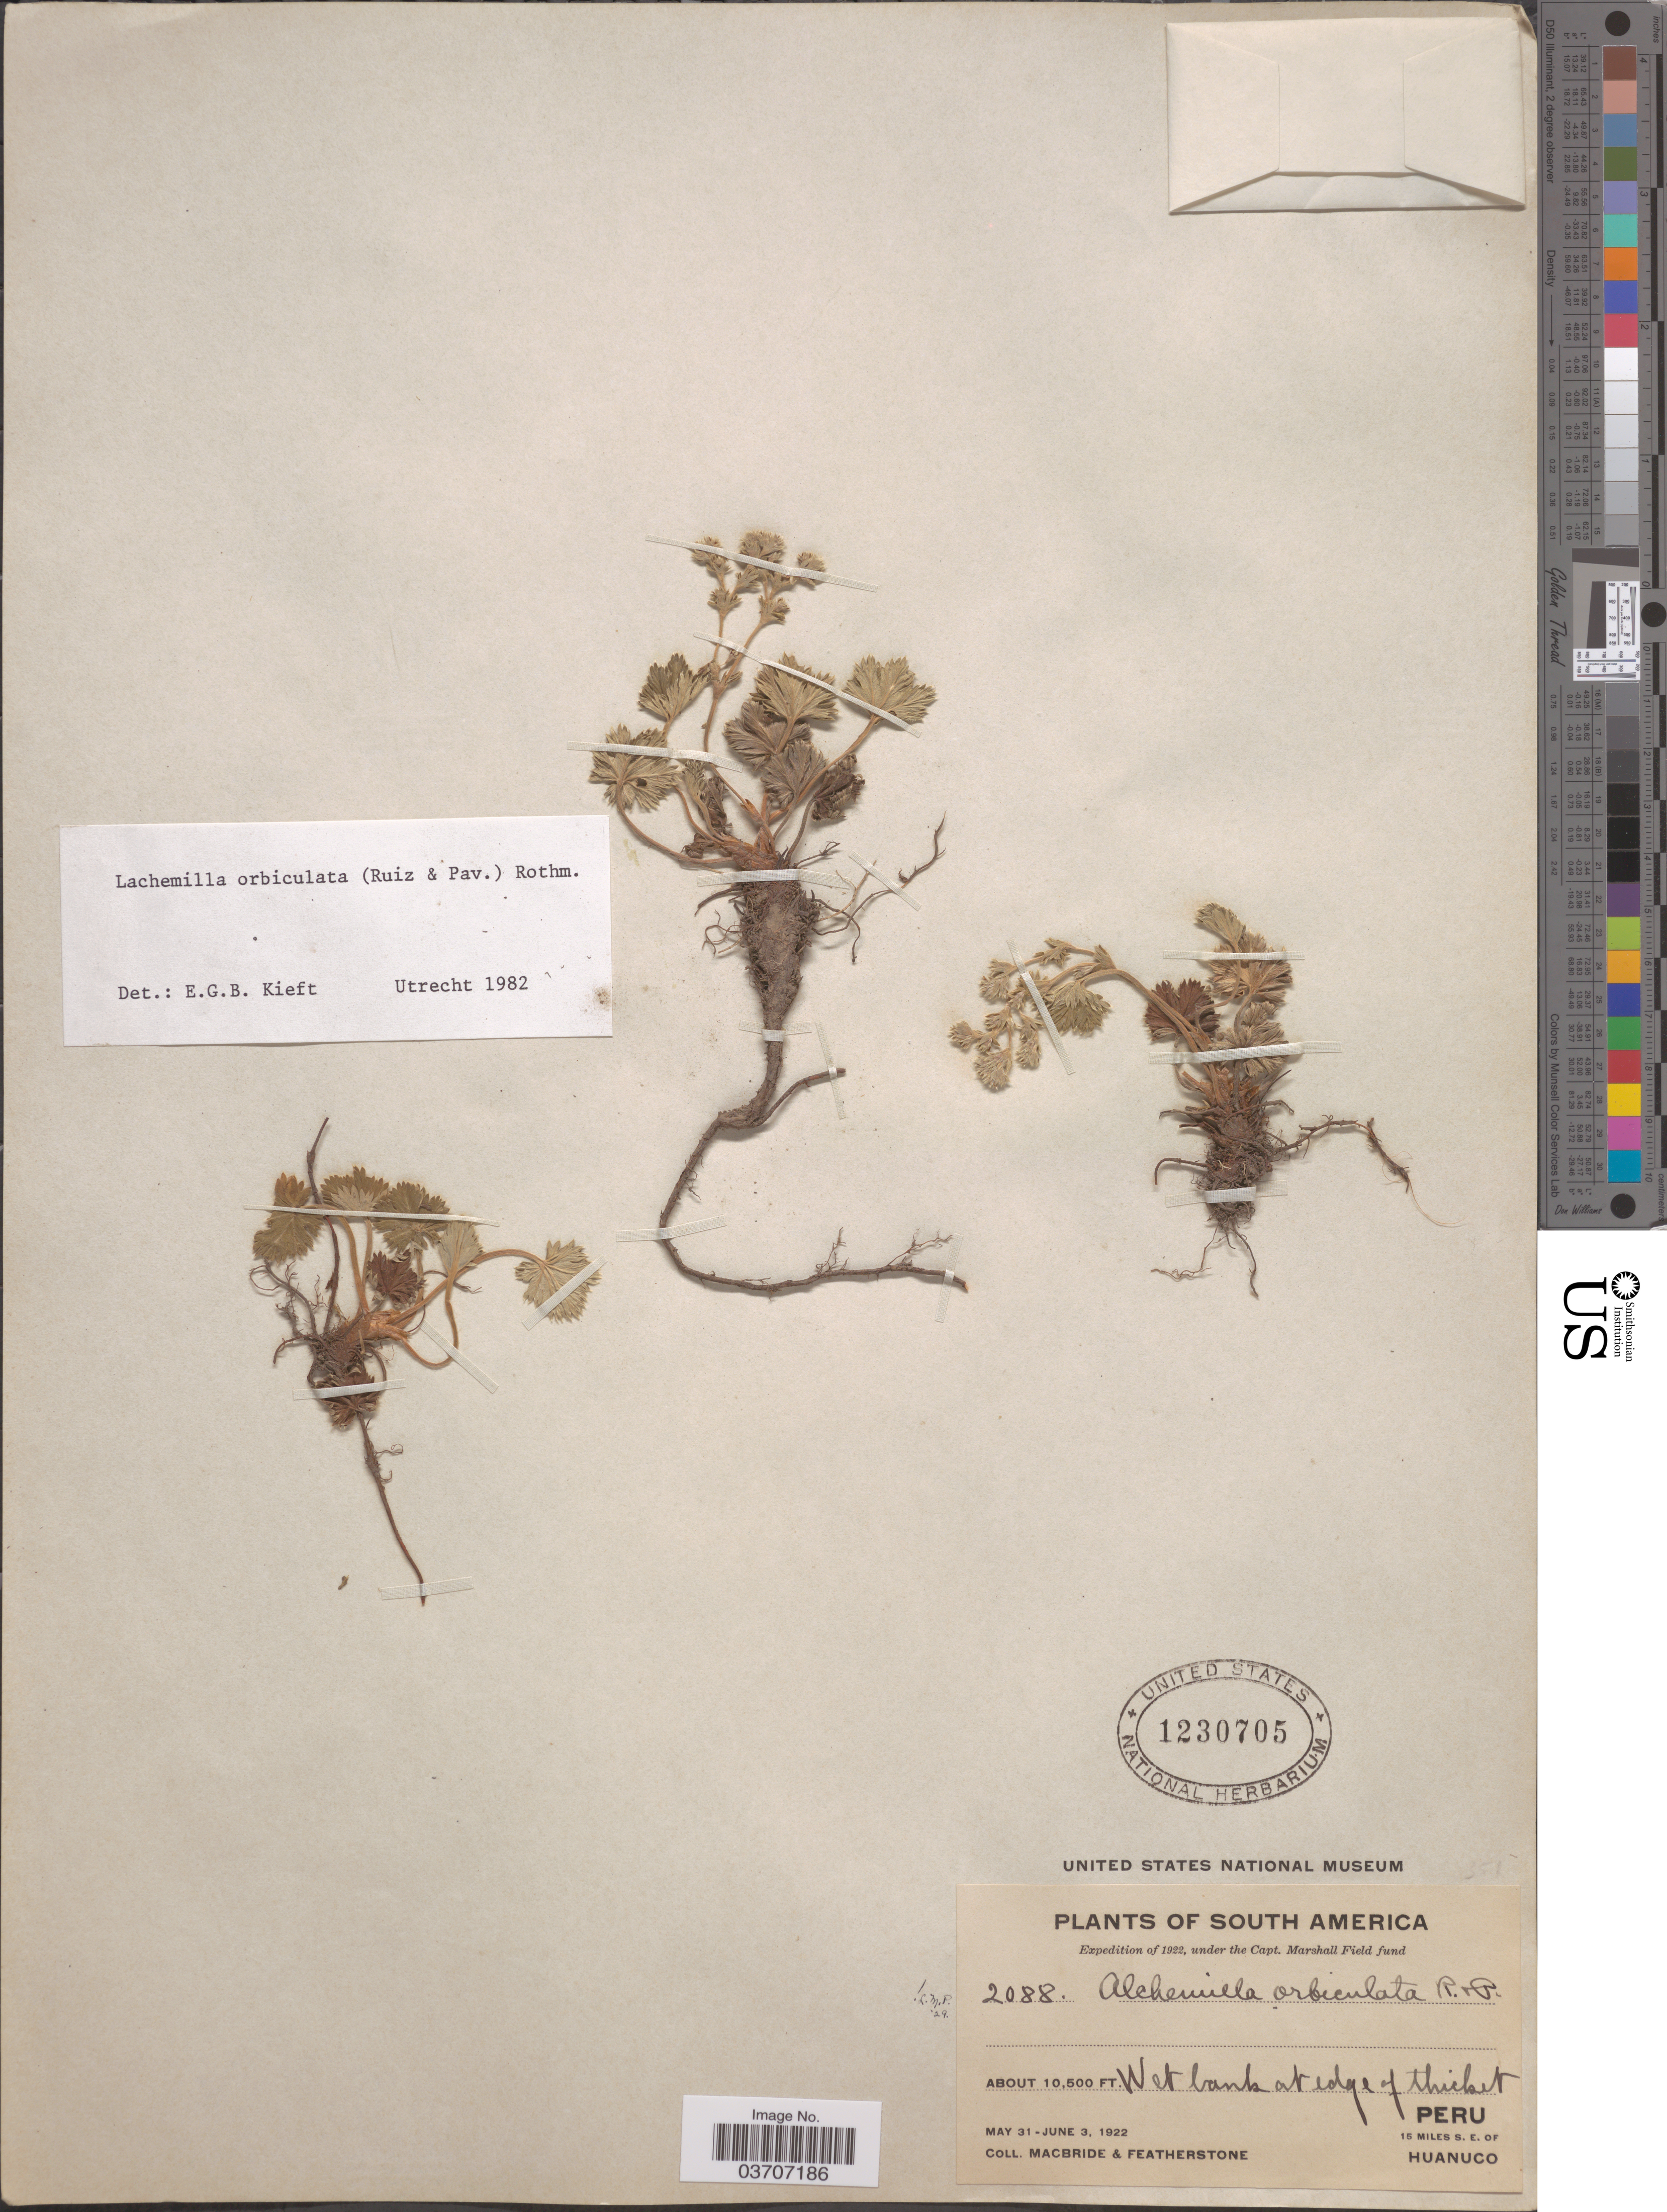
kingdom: Plantae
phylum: Tracheophyta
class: Magnoliopsida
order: Rosales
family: Rosaceae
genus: Lachemilla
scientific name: Lachemilla orbiculata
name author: (Ruiz & Pav.) Rydb.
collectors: Macbride, -- & -. Featherstone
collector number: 2088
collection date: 1922-05-31/1922-06-03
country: Peru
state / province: Huánuco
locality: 15 miles SE of Huanuco.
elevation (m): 3200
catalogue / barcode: US 1230705